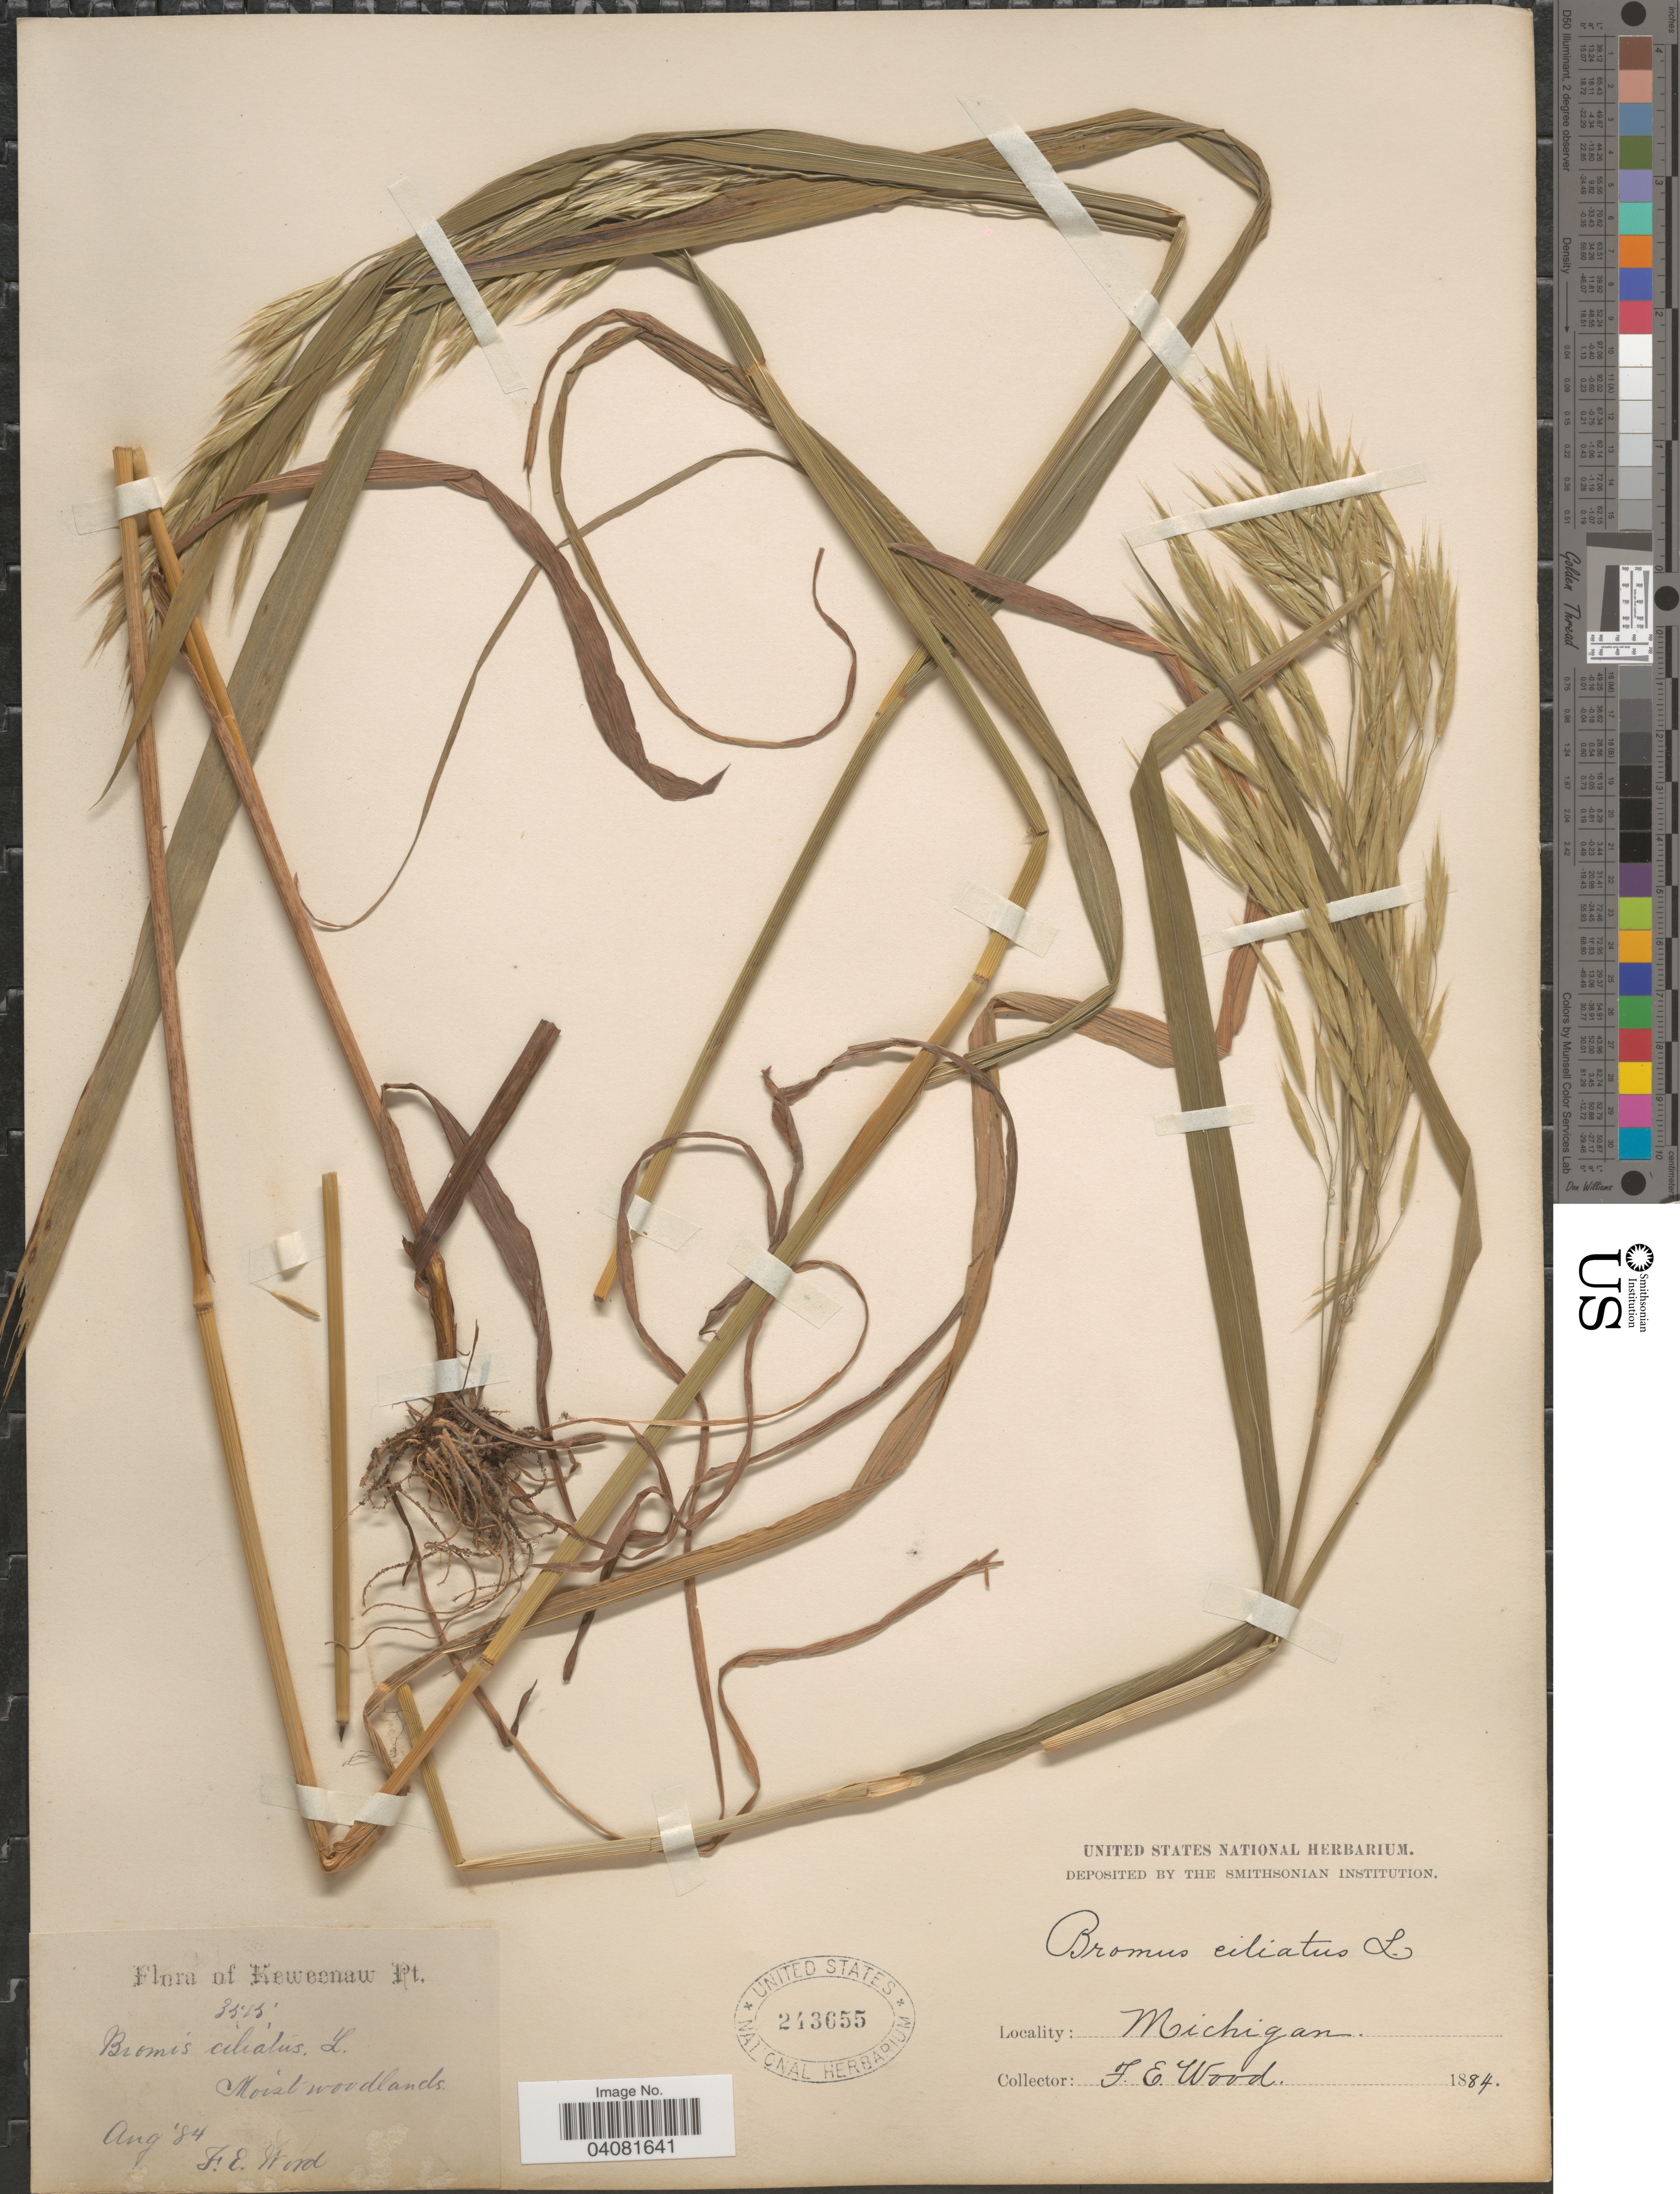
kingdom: Plantae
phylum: Tracheophyta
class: Liliopsida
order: Poales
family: Poaceae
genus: Bromus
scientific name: Bromus ciliatus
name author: L.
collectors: F. Wood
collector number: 3515*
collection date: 1884-08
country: United States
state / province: Michigan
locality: Keweenaw Pt.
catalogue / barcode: US 243655